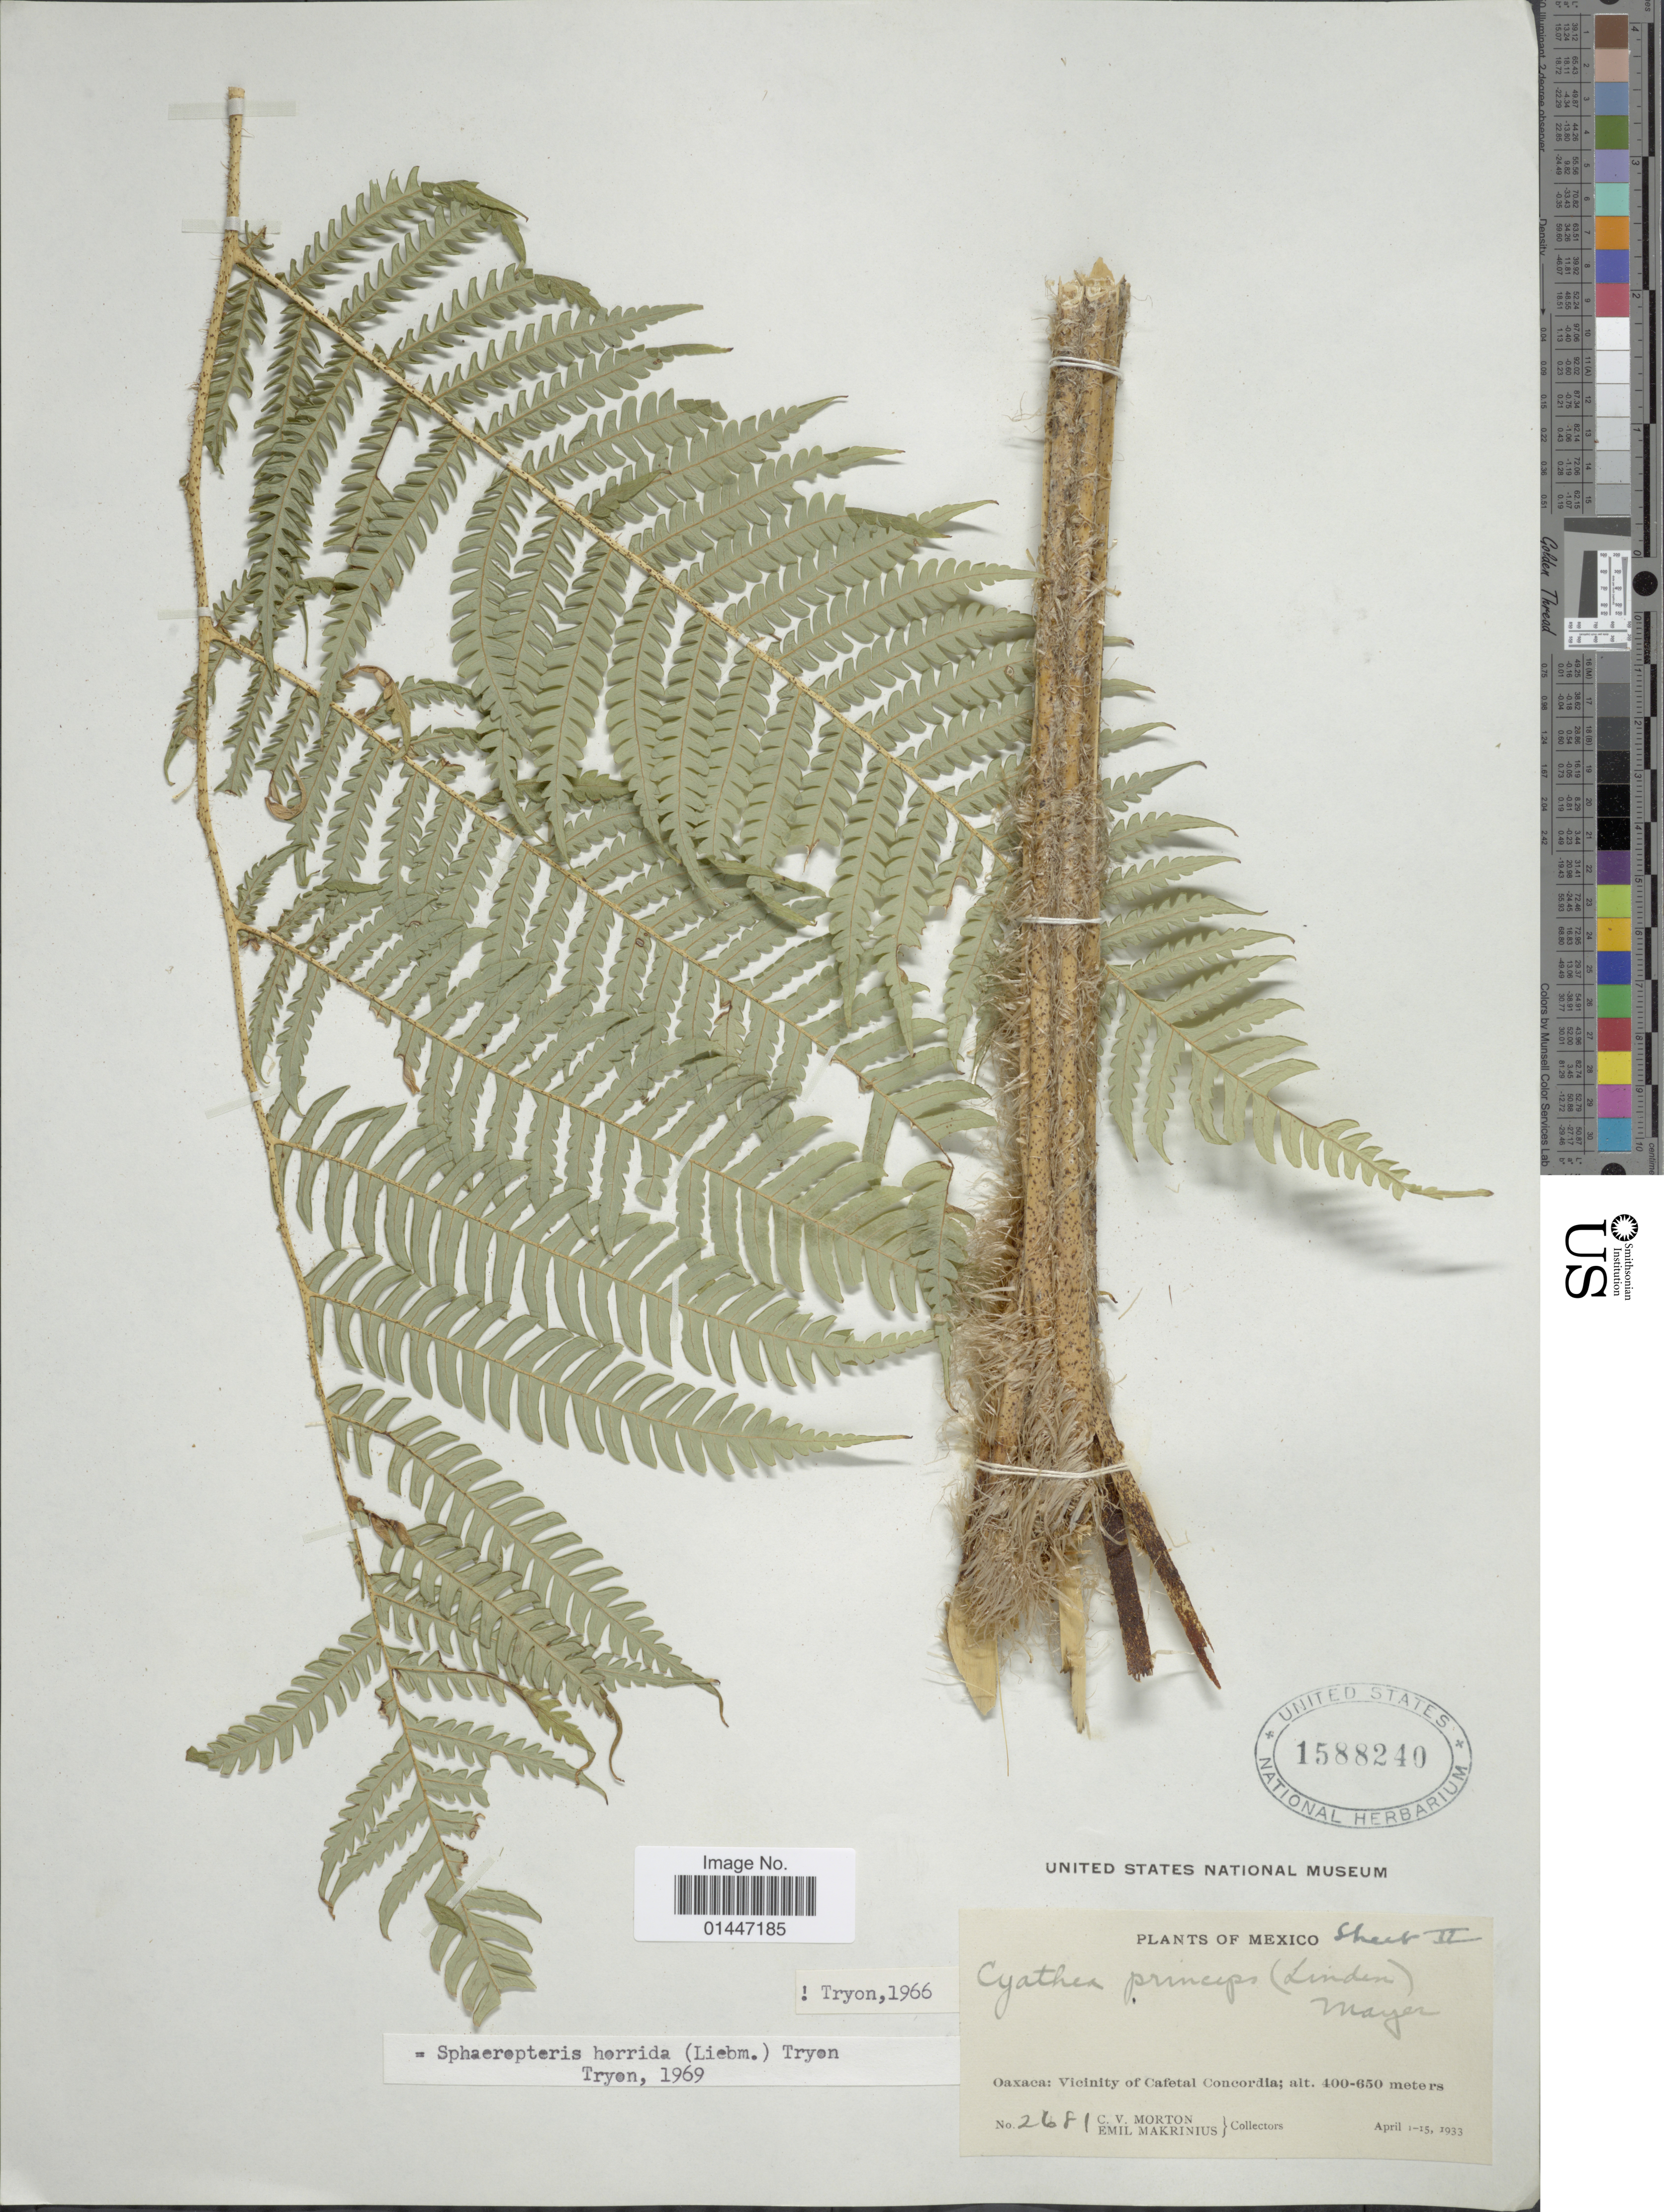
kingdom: Plantae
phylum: Tracheophyta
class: Polypodiopsida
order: Cyatheales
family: Cyatheaceae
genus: Sphaeropteris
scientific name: Sphaeropteris horrida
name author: (Liebm.) R.M. Tryon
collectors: C. V. Morton & E. Makrinius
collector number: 2681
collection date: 1933-04-01/1933-04-15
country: Mexico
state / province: Oaxaca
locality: Vicinity of Cafetal Concordia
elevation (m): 400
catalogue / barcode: US 1588240